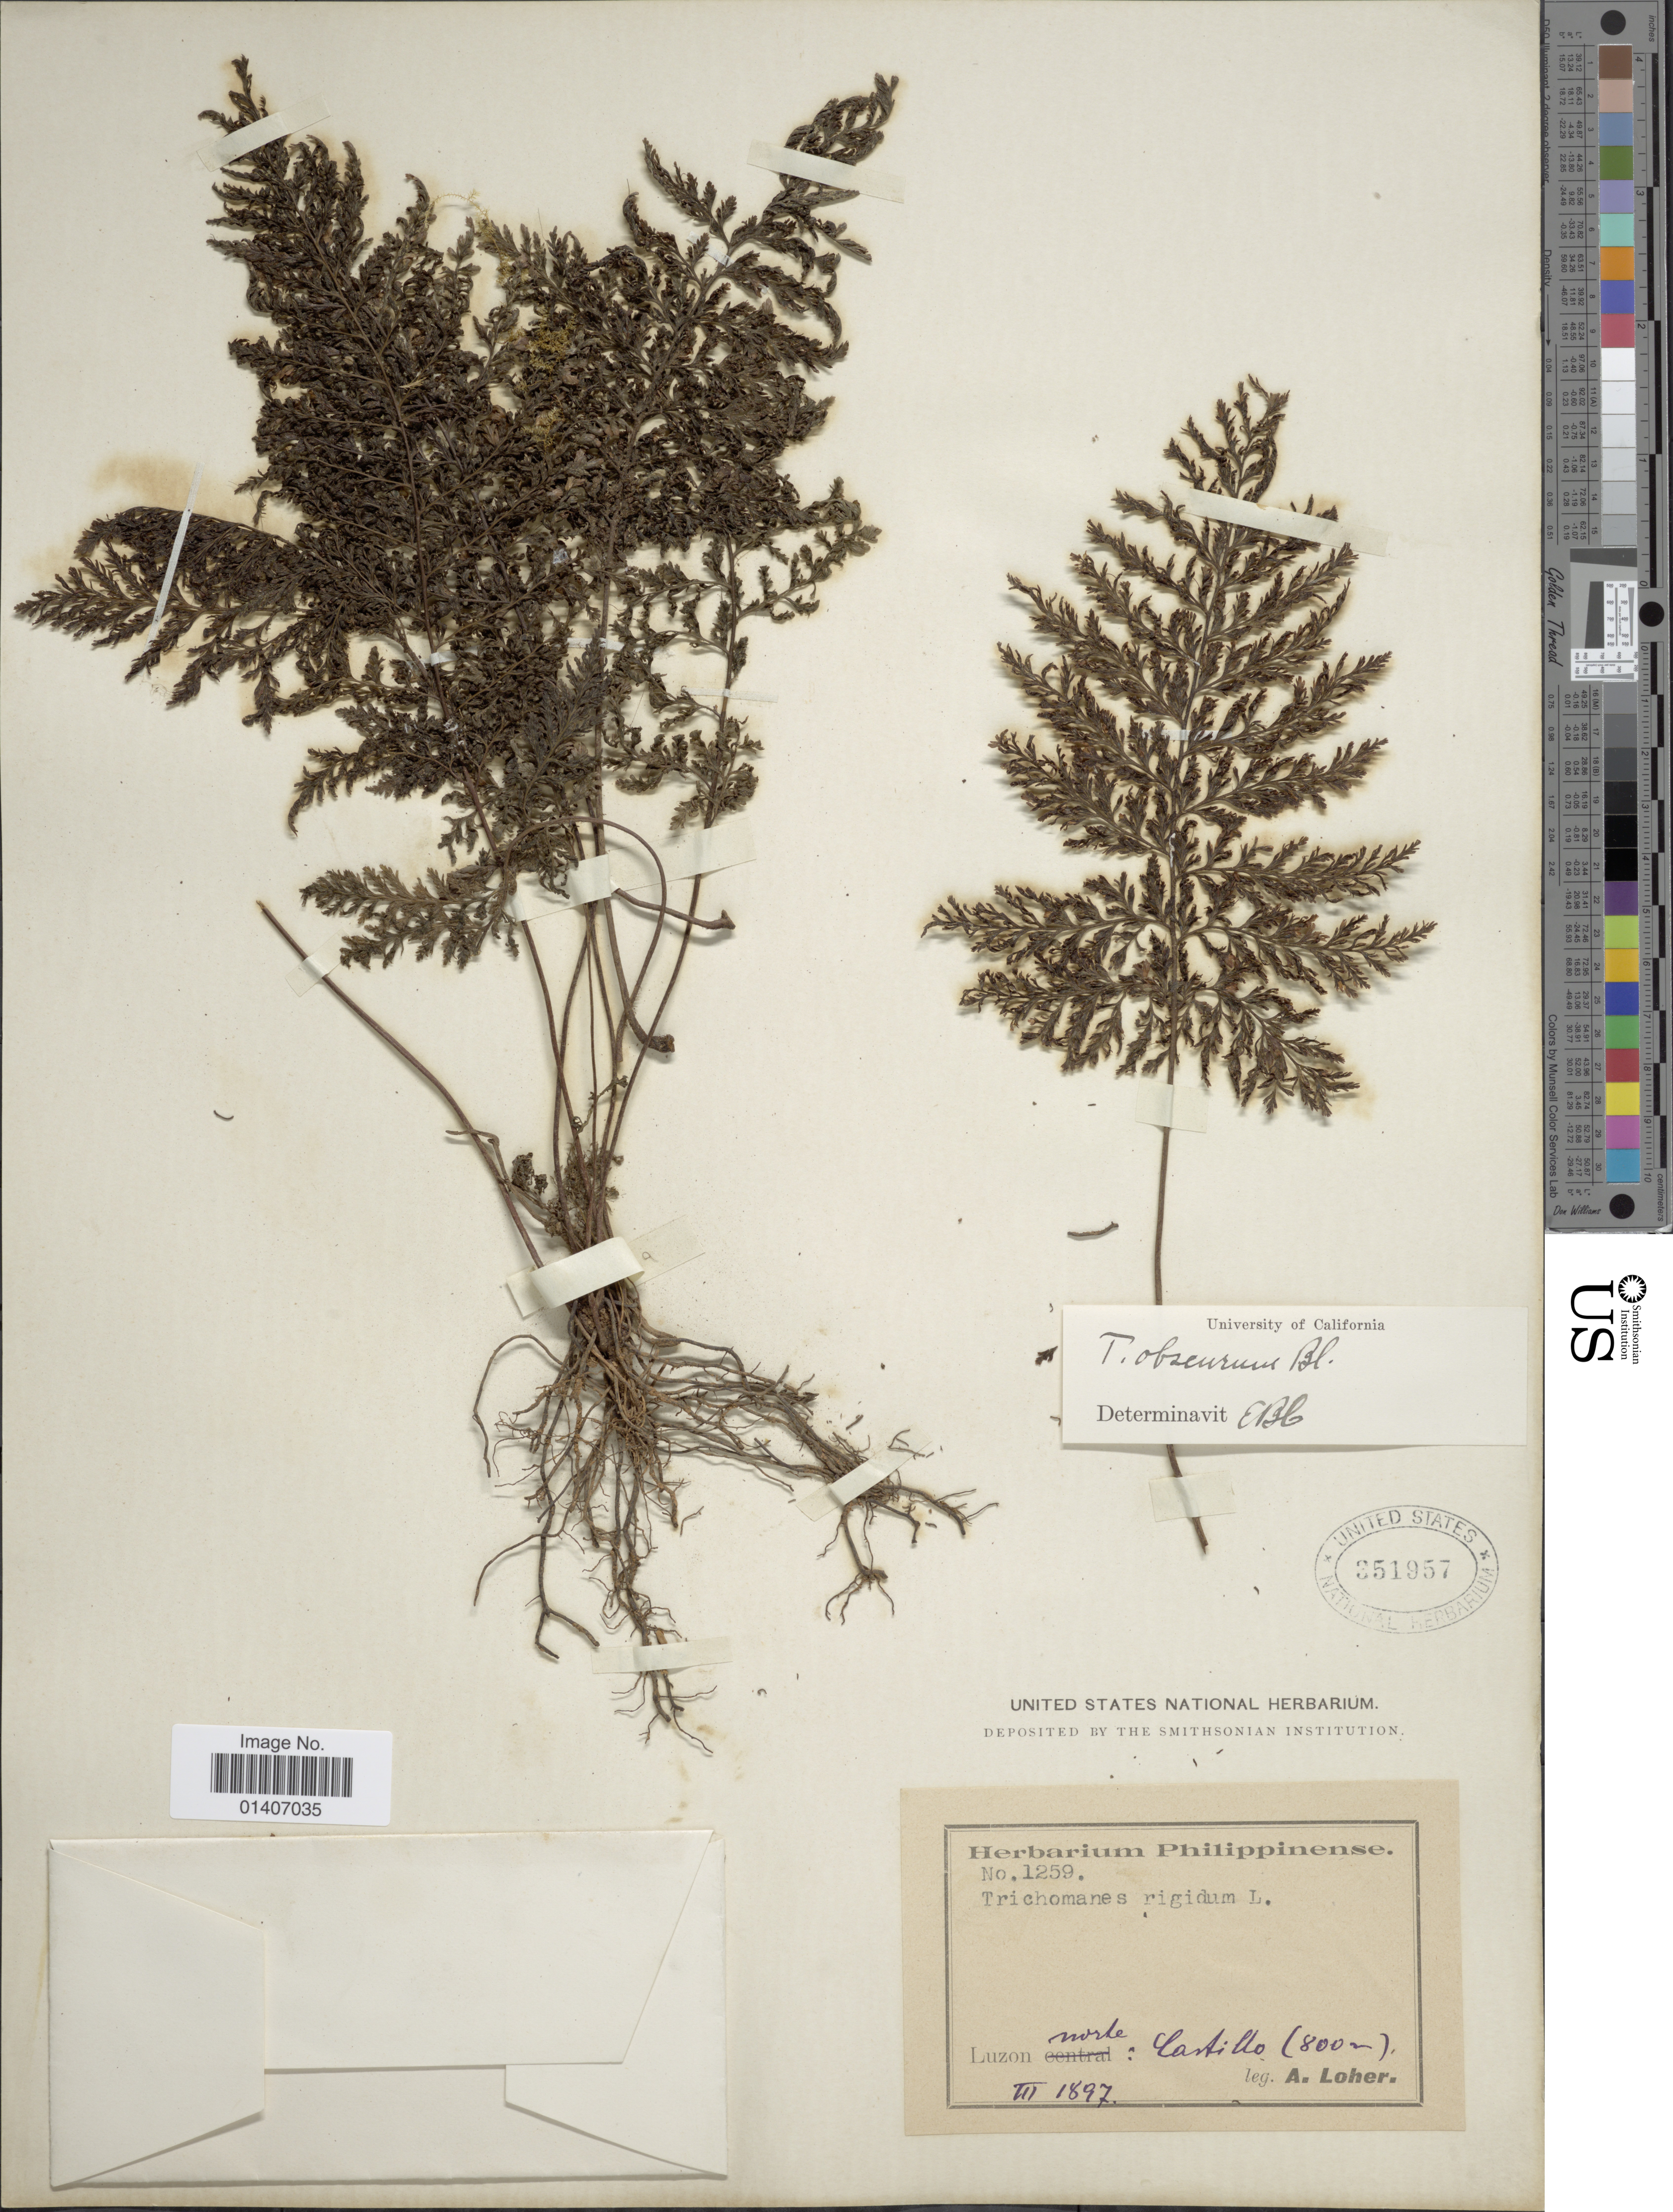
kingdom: Plantae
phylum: Tracheophyta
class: Polypodiopsida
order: Hymenophyllales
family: Hymenophyllaceae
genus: Abrodictyum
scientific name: Abrodictyum obscurum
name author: (Blume) Ebihara & K. Iwats.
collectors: A. Loher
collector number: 1259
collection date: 1897-03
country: Philippines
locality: Luzon Norte: Castillo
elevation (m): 800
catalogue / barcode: US 351957